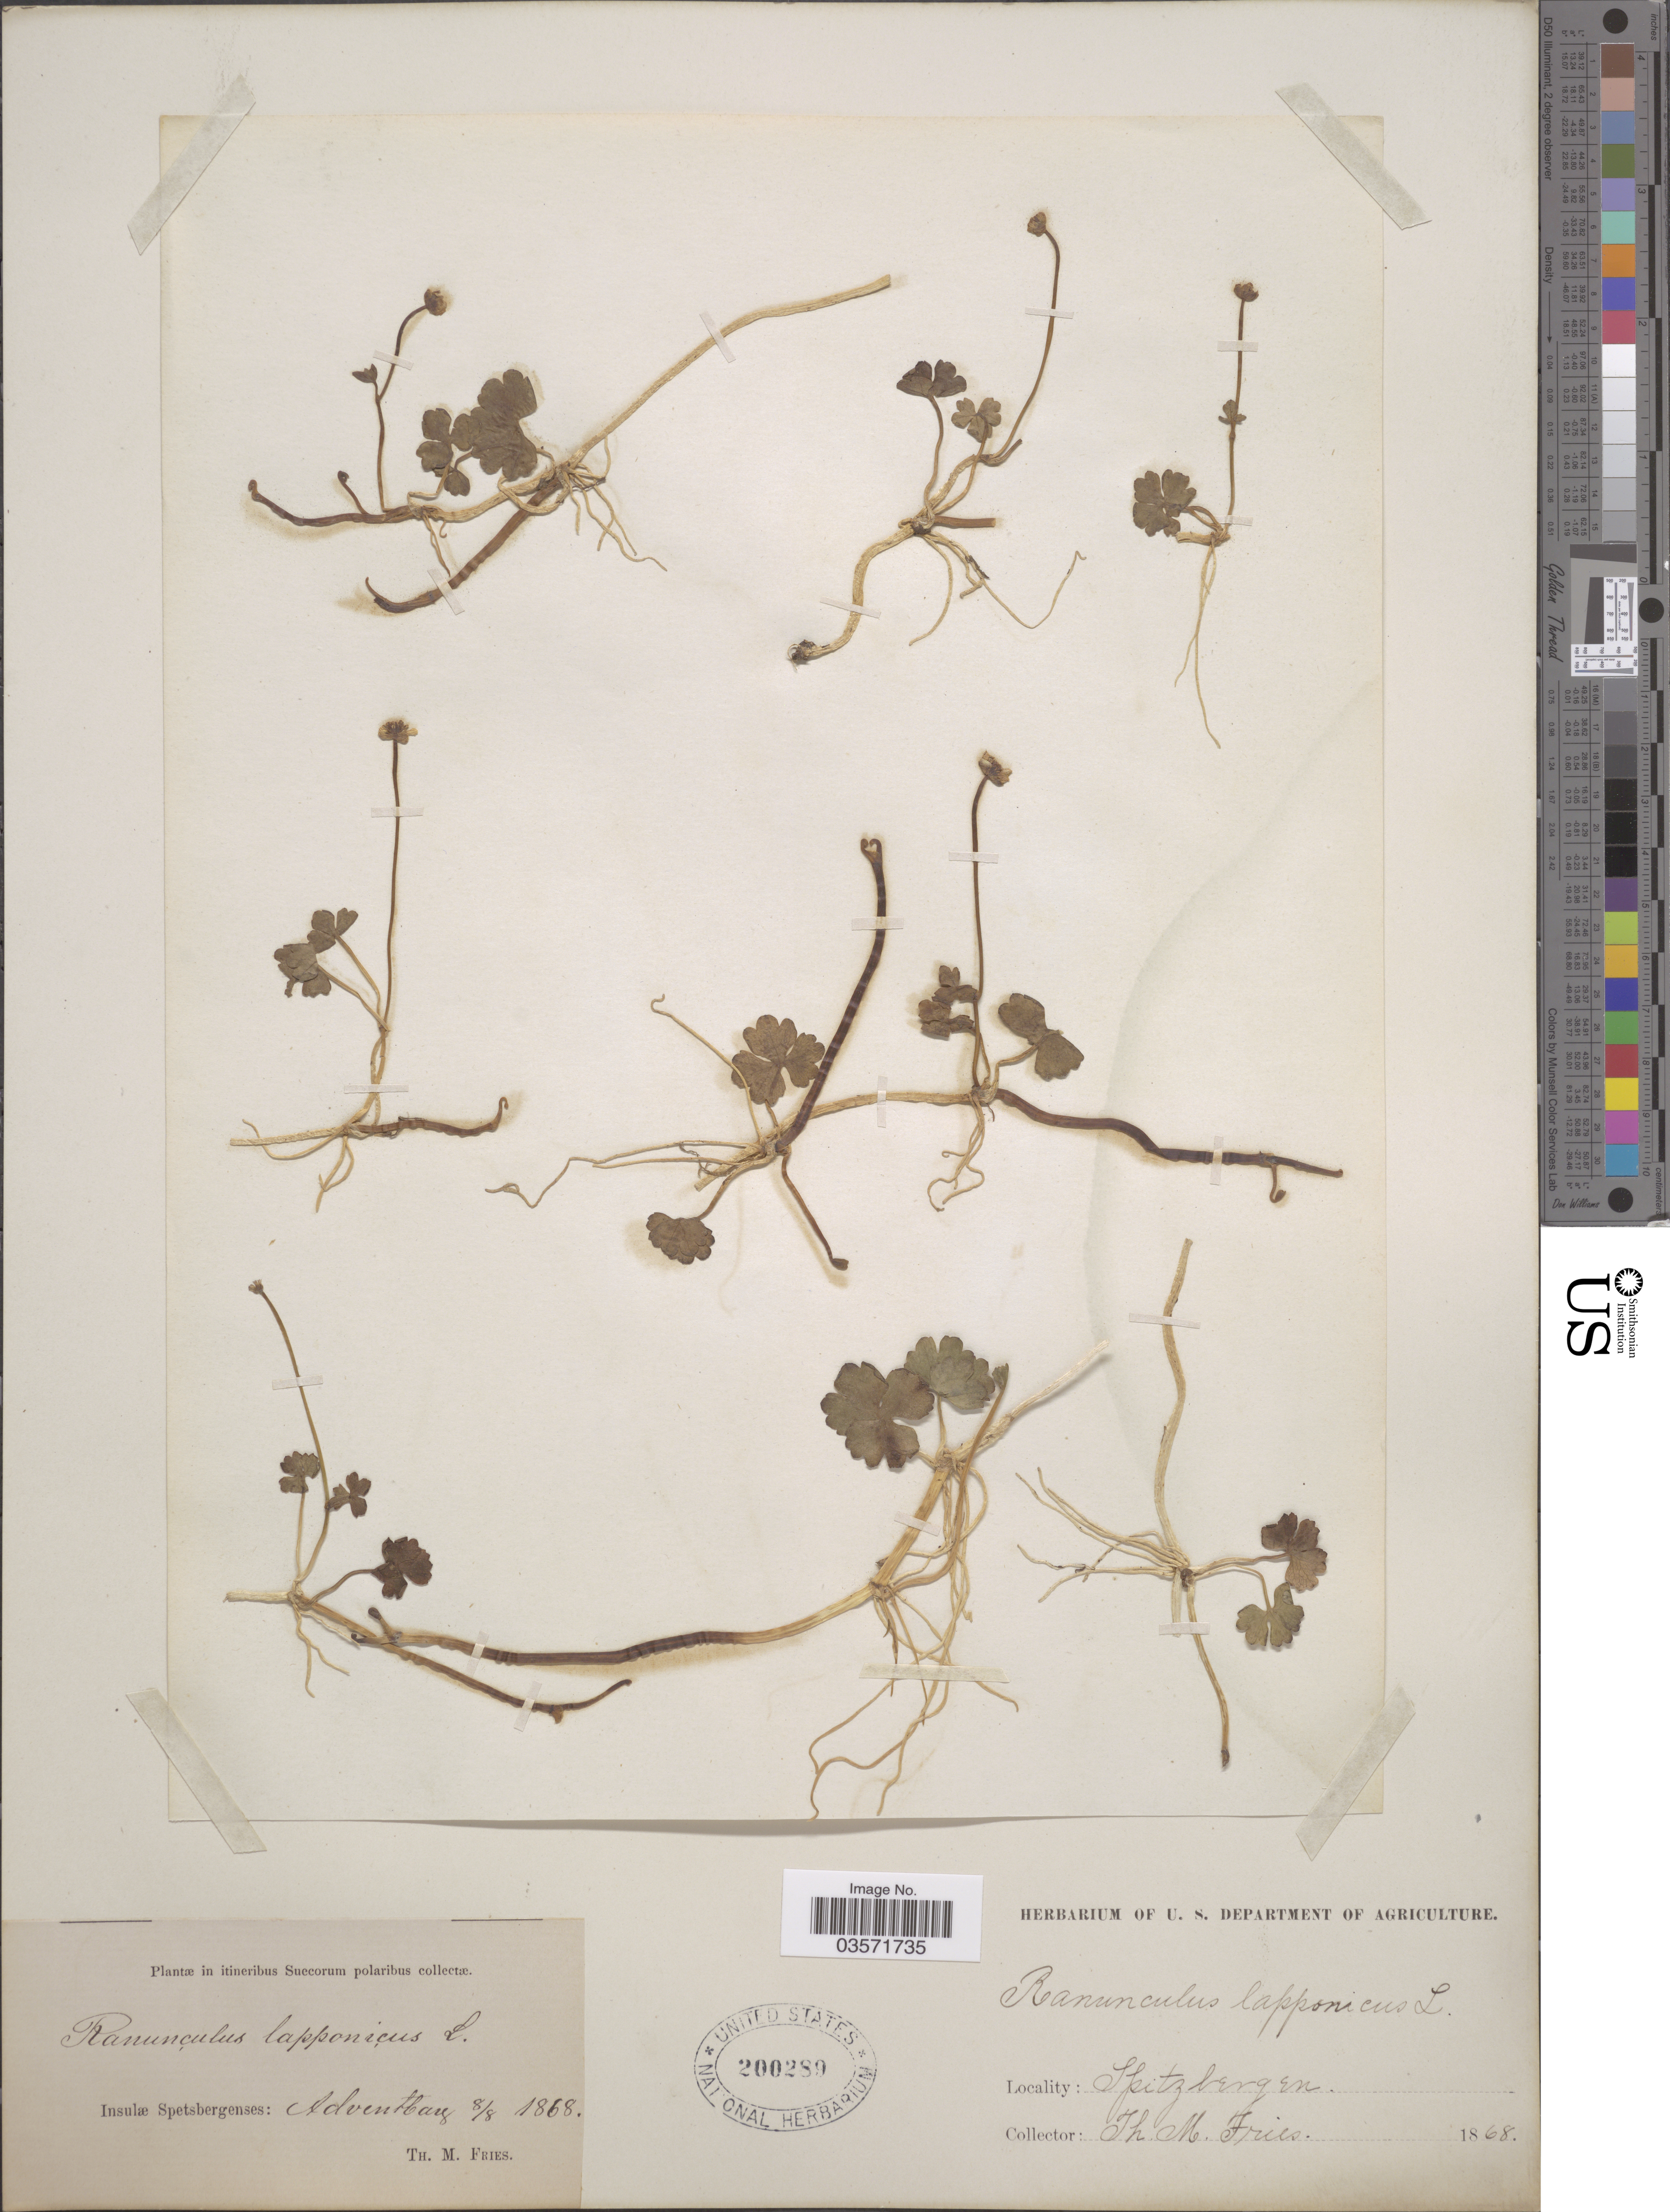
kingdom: Plantae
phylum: Tracheophyta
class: Magnoliopsida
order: Ranunculales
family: Ranunculaceae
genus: Ranunculus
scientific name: Ranunculus lapponicus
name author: L.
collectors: T. Fries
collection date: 1868-08-08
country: Norway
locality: In itineribus Succorum polaribus. Insulæ Spetsbergenses: Adventbay. Spitzbergen.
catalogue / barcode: US 200289